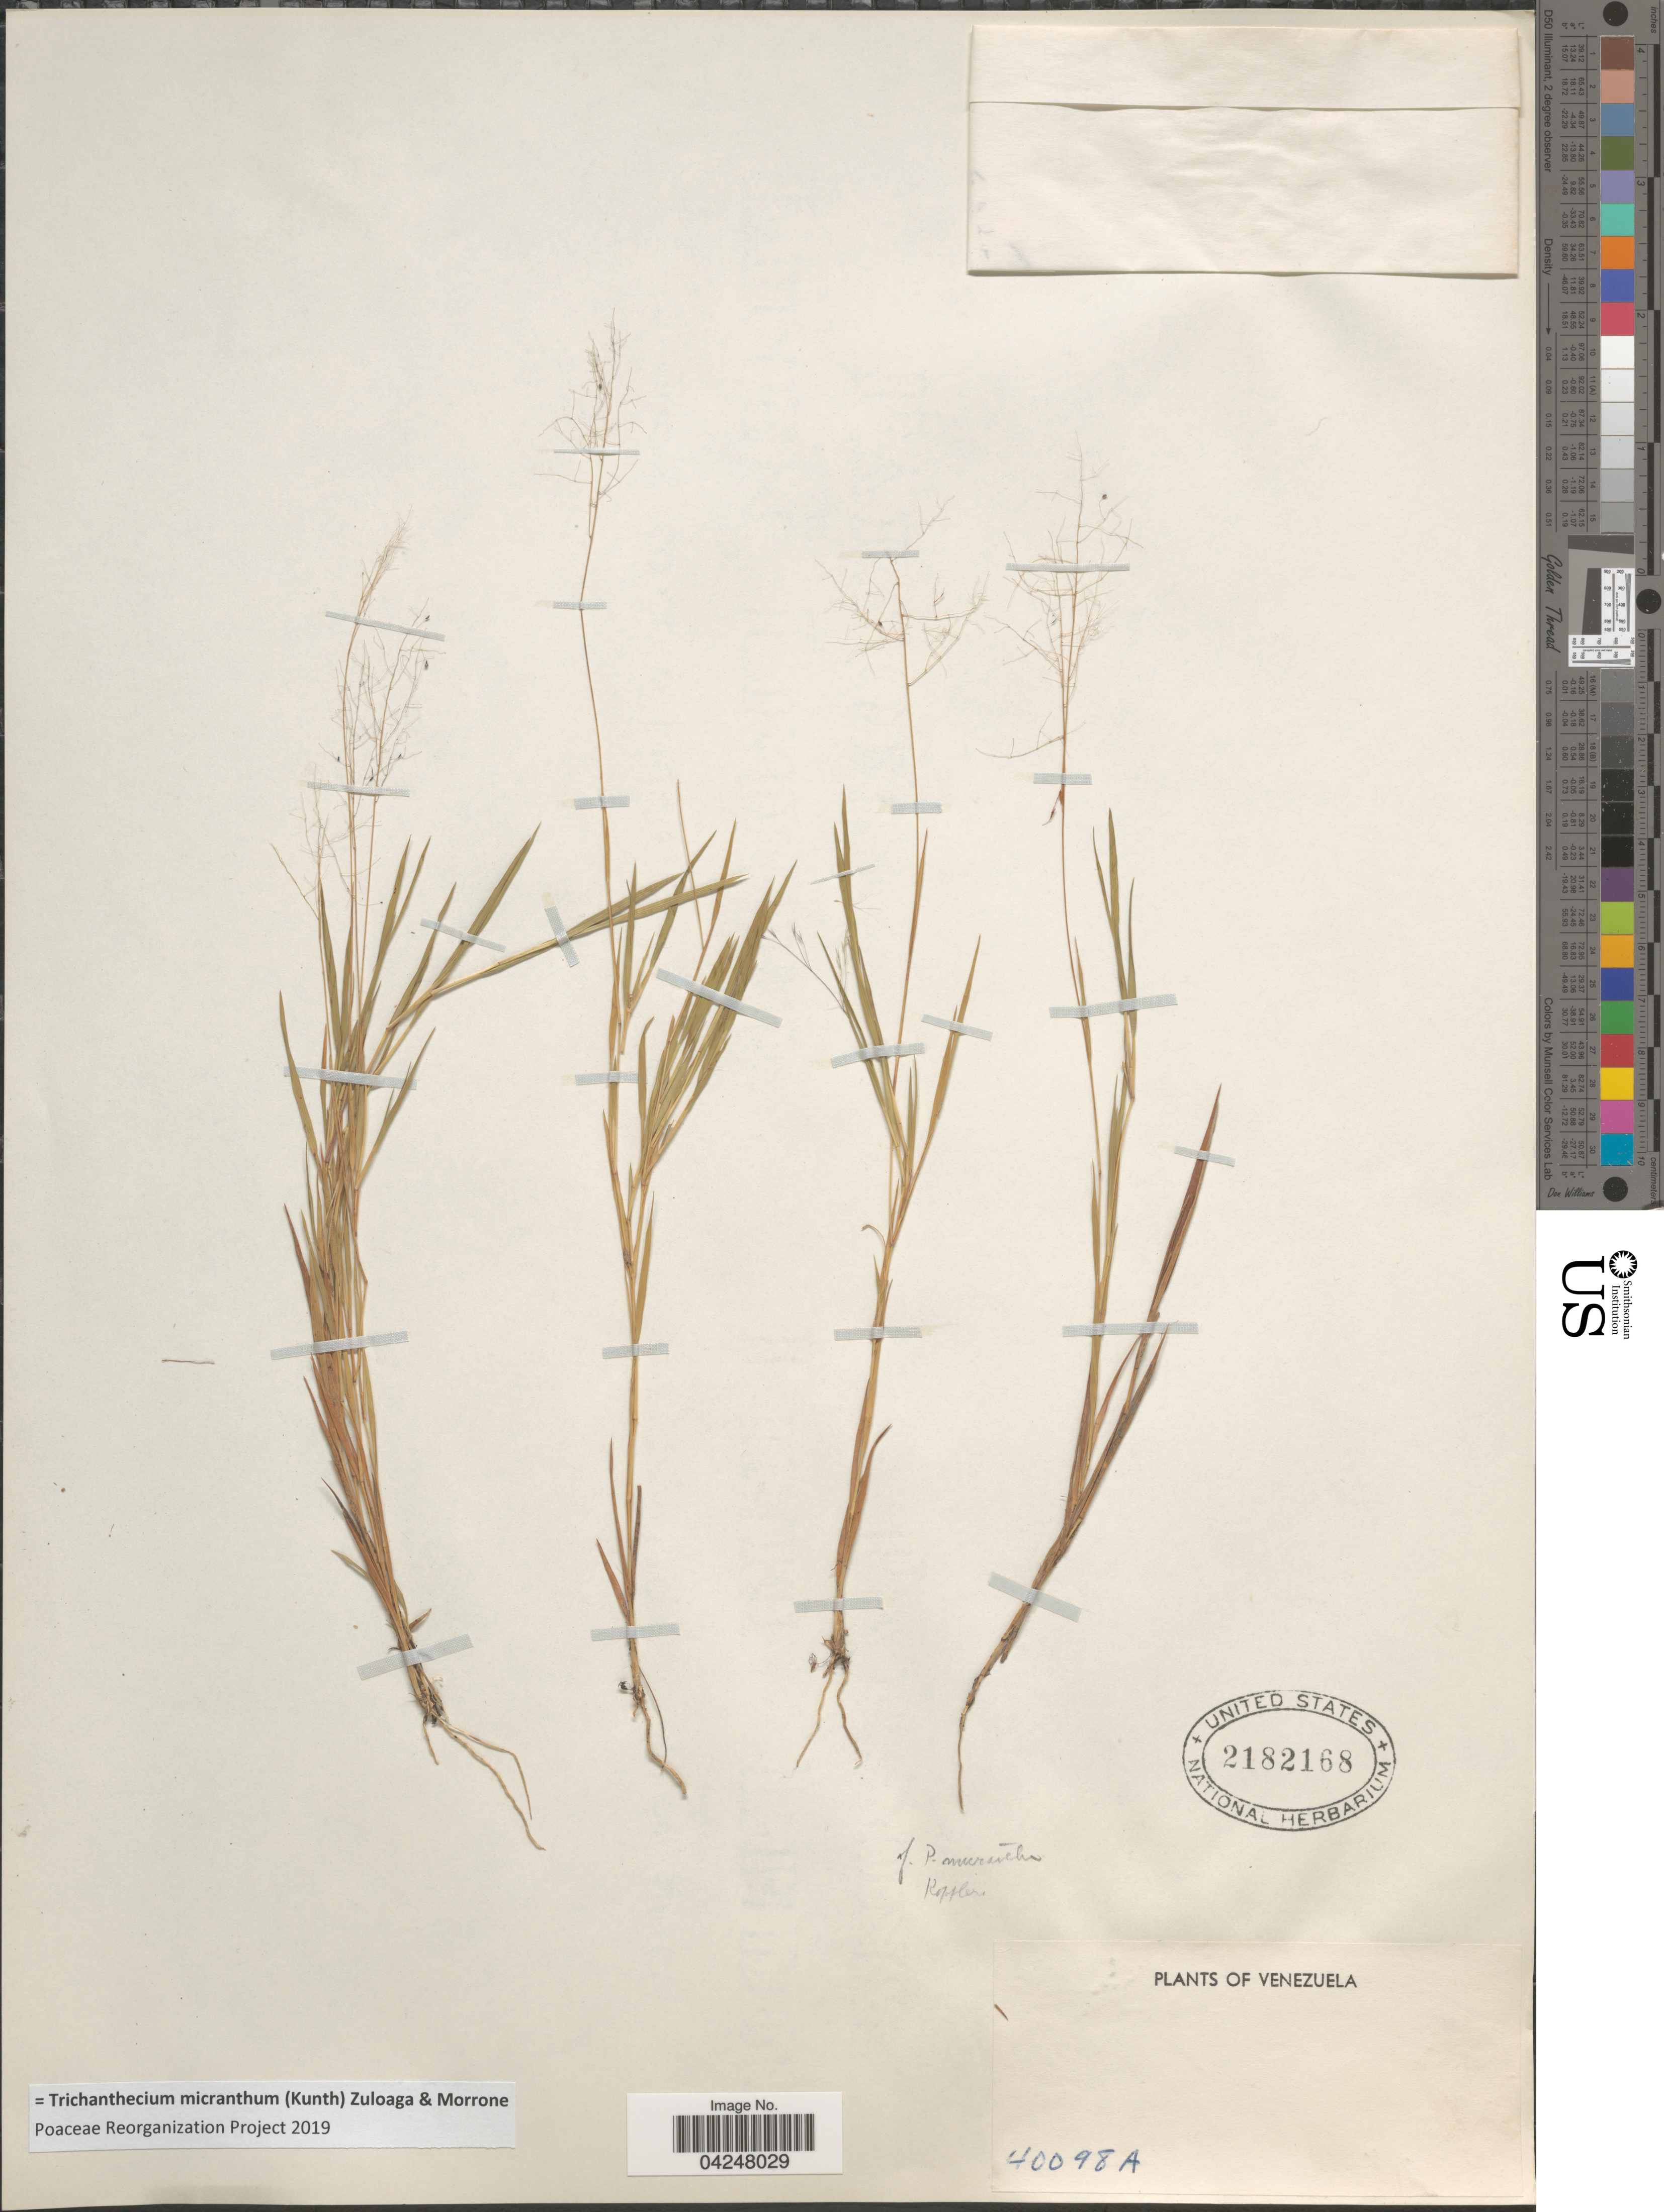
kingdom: Plantae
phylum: Tracheophyta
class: Liliopsida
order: Poales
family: Poaceae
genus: Trichanthecium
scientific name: Trichanthecium micranthum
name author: (Kunth) Zuloaga & Morrone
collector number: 40098A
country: Venezuela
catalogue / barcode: US 2182168